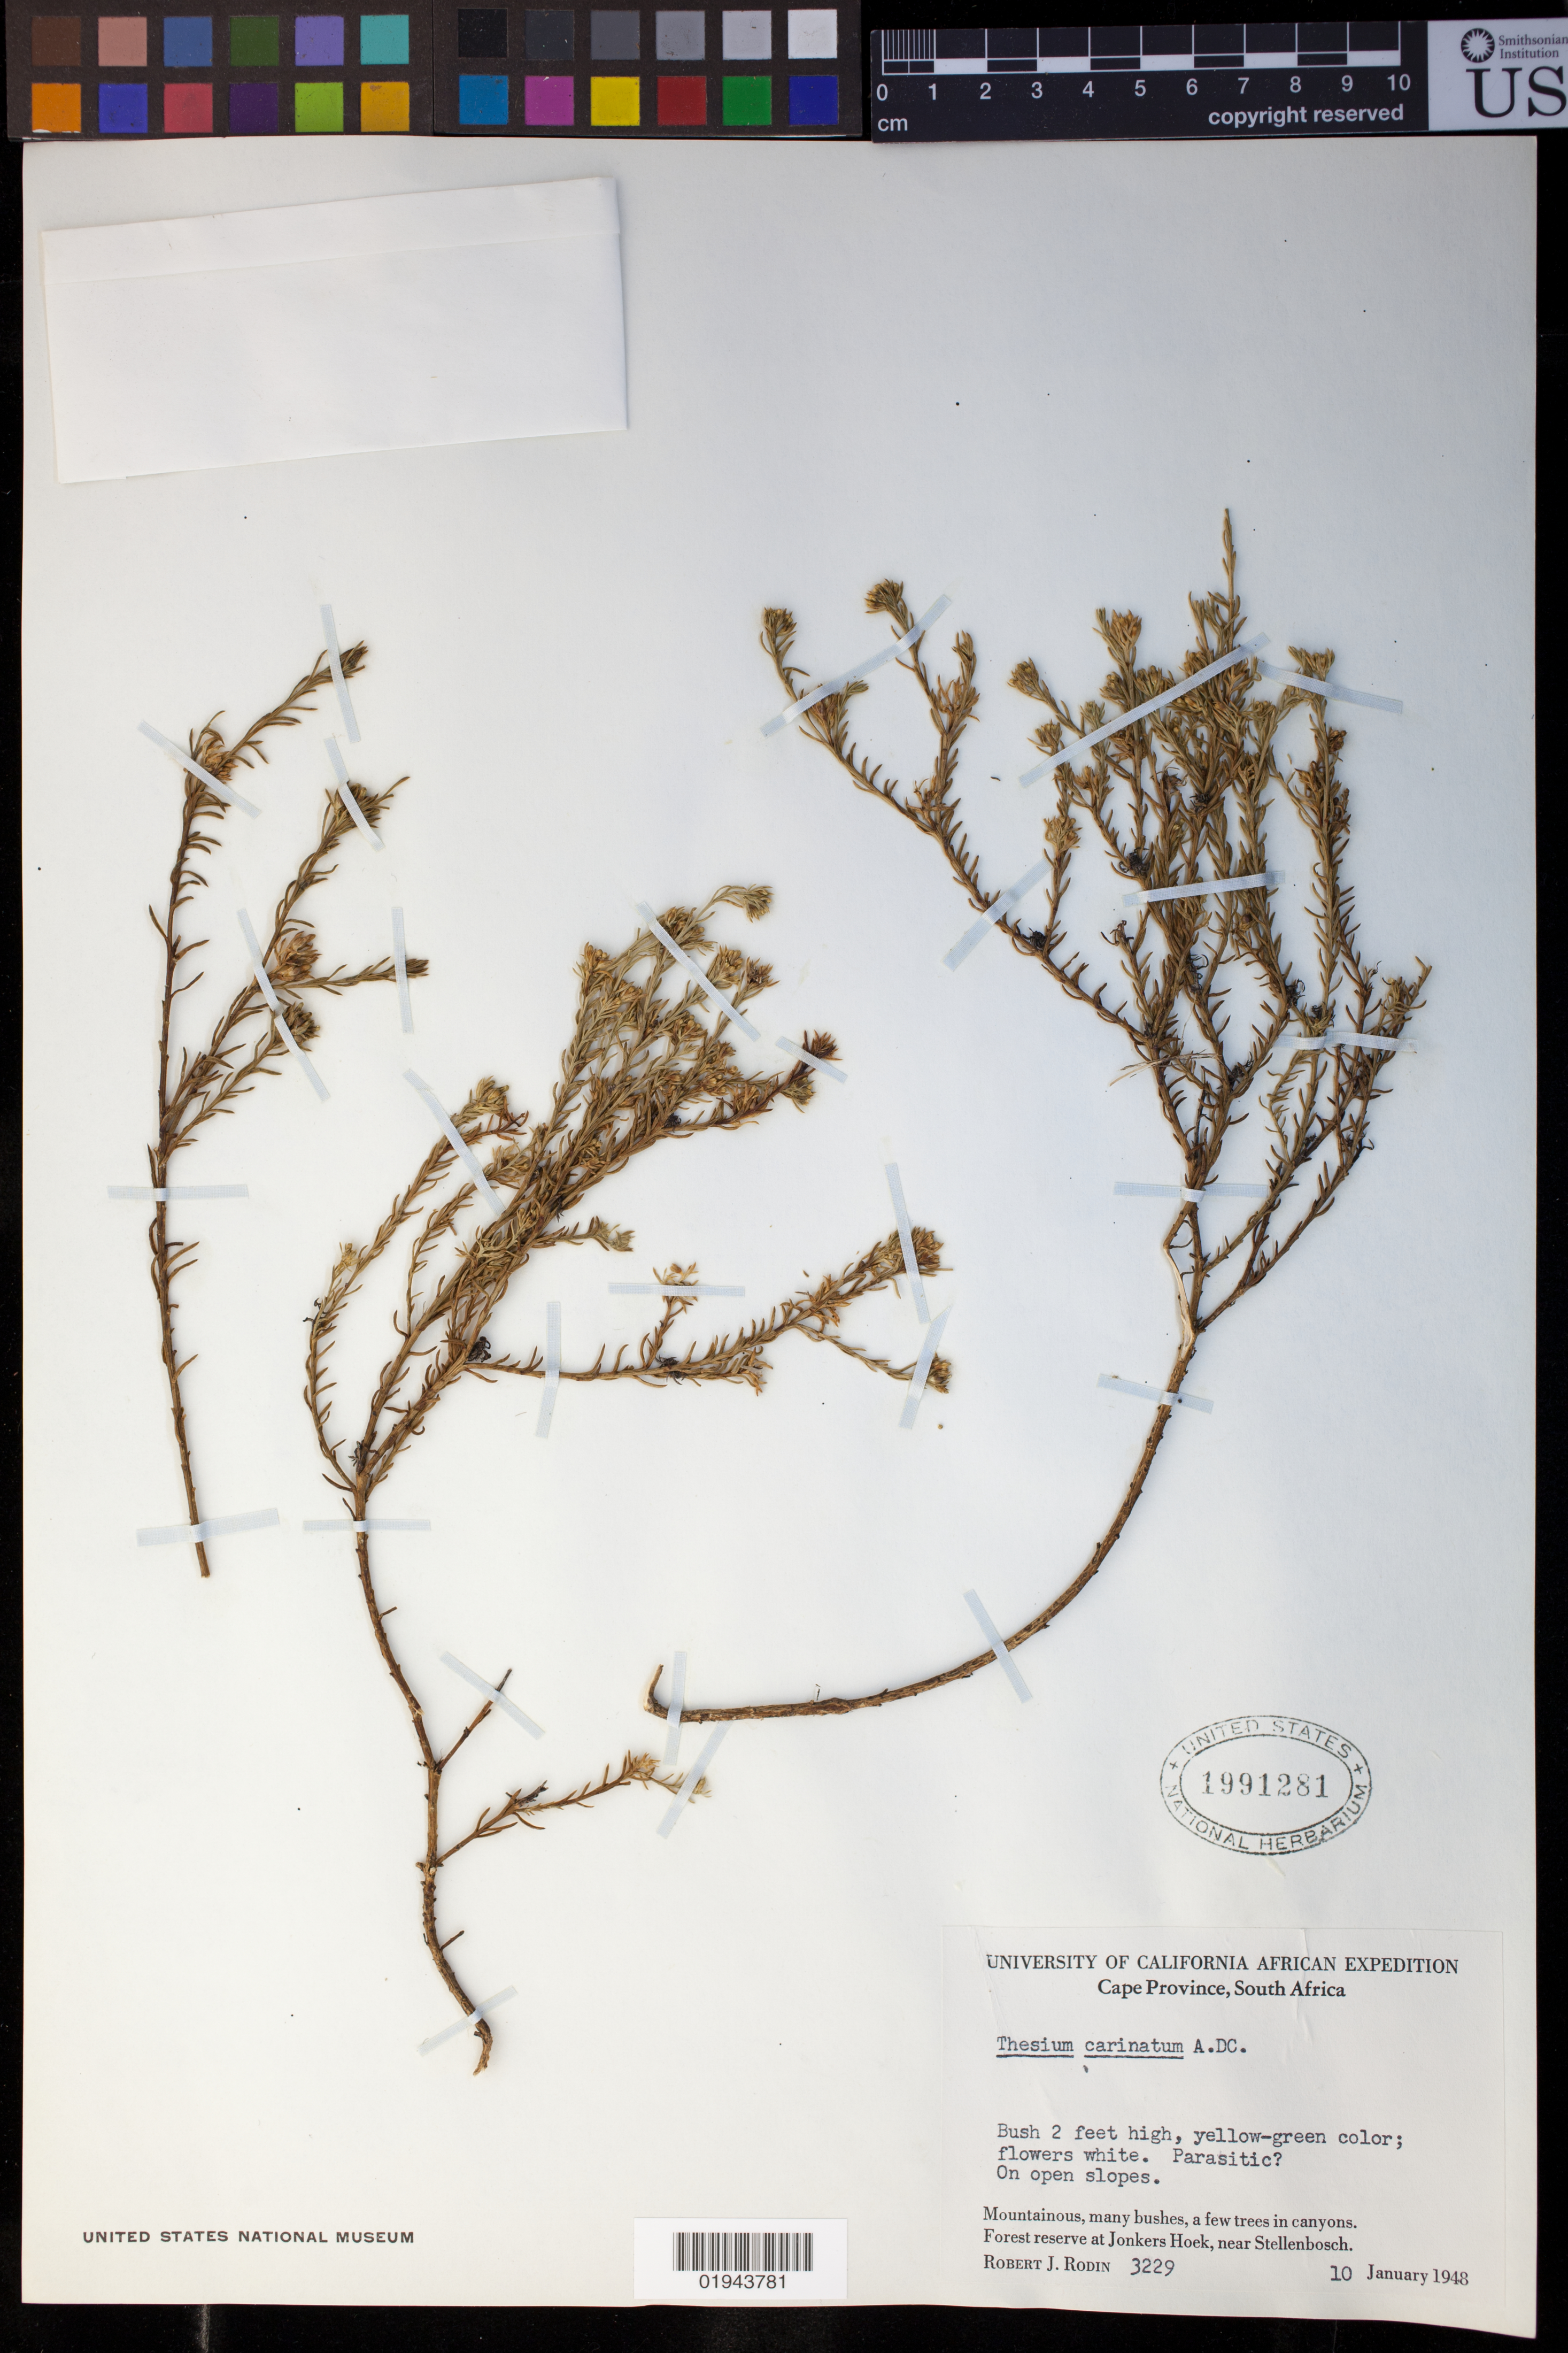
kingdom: Plantae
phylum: Tracheophyta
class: Magnoliopsida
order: Santalales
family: Thesiaceae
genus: Thesium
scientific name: Thesium carinatum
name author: A. DC.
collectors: R. J. Rodin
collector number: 3229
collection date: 1948-01-10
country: South Africa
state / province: Western Cape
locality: Forest reserve at Jonkers Hoek, near Stellenbosch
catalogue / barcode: US 1991281